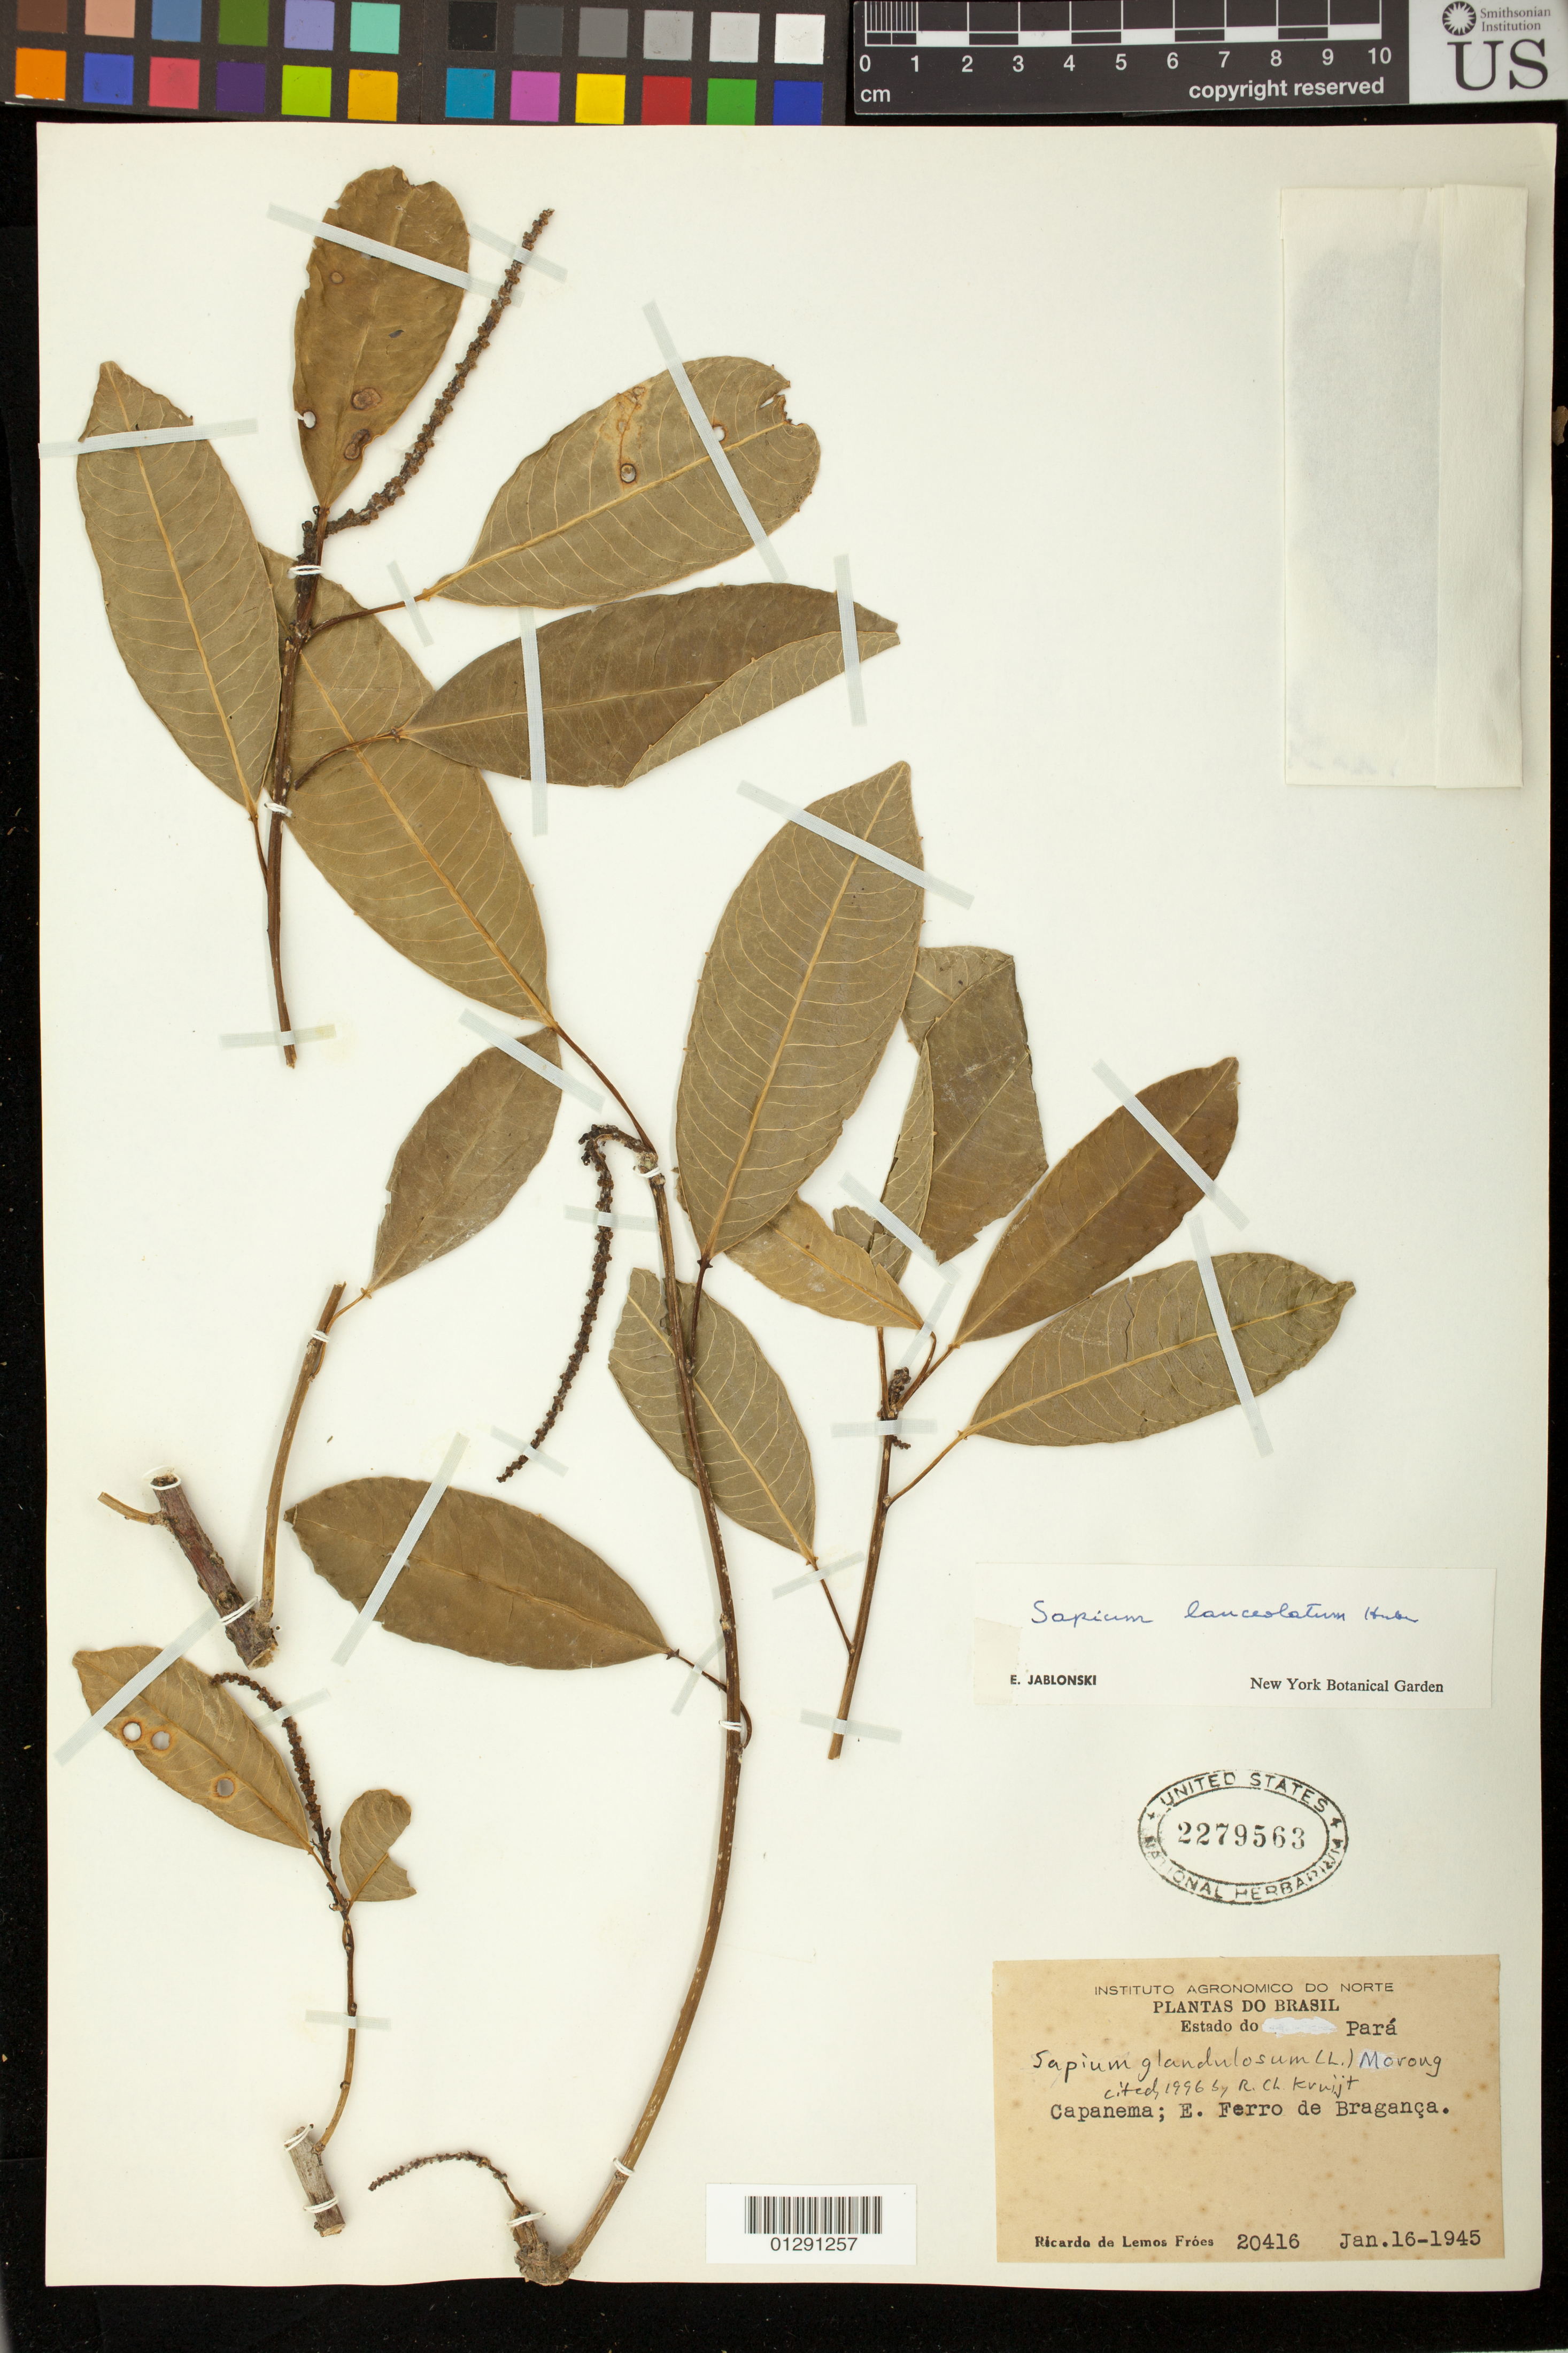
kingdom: Plantae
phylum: Tracheophyta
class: Magnoliopsida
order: Malpighiales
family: Euphorbiaceae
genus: Sapium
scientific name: Sapium glandulatum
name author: (Vell.) Pax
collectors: R. L. Fróes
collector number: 20416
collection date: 1945-01-16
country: Brazil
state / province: Para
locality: Capanema: E. Ferro de Braganca.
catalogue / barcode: US 2279563